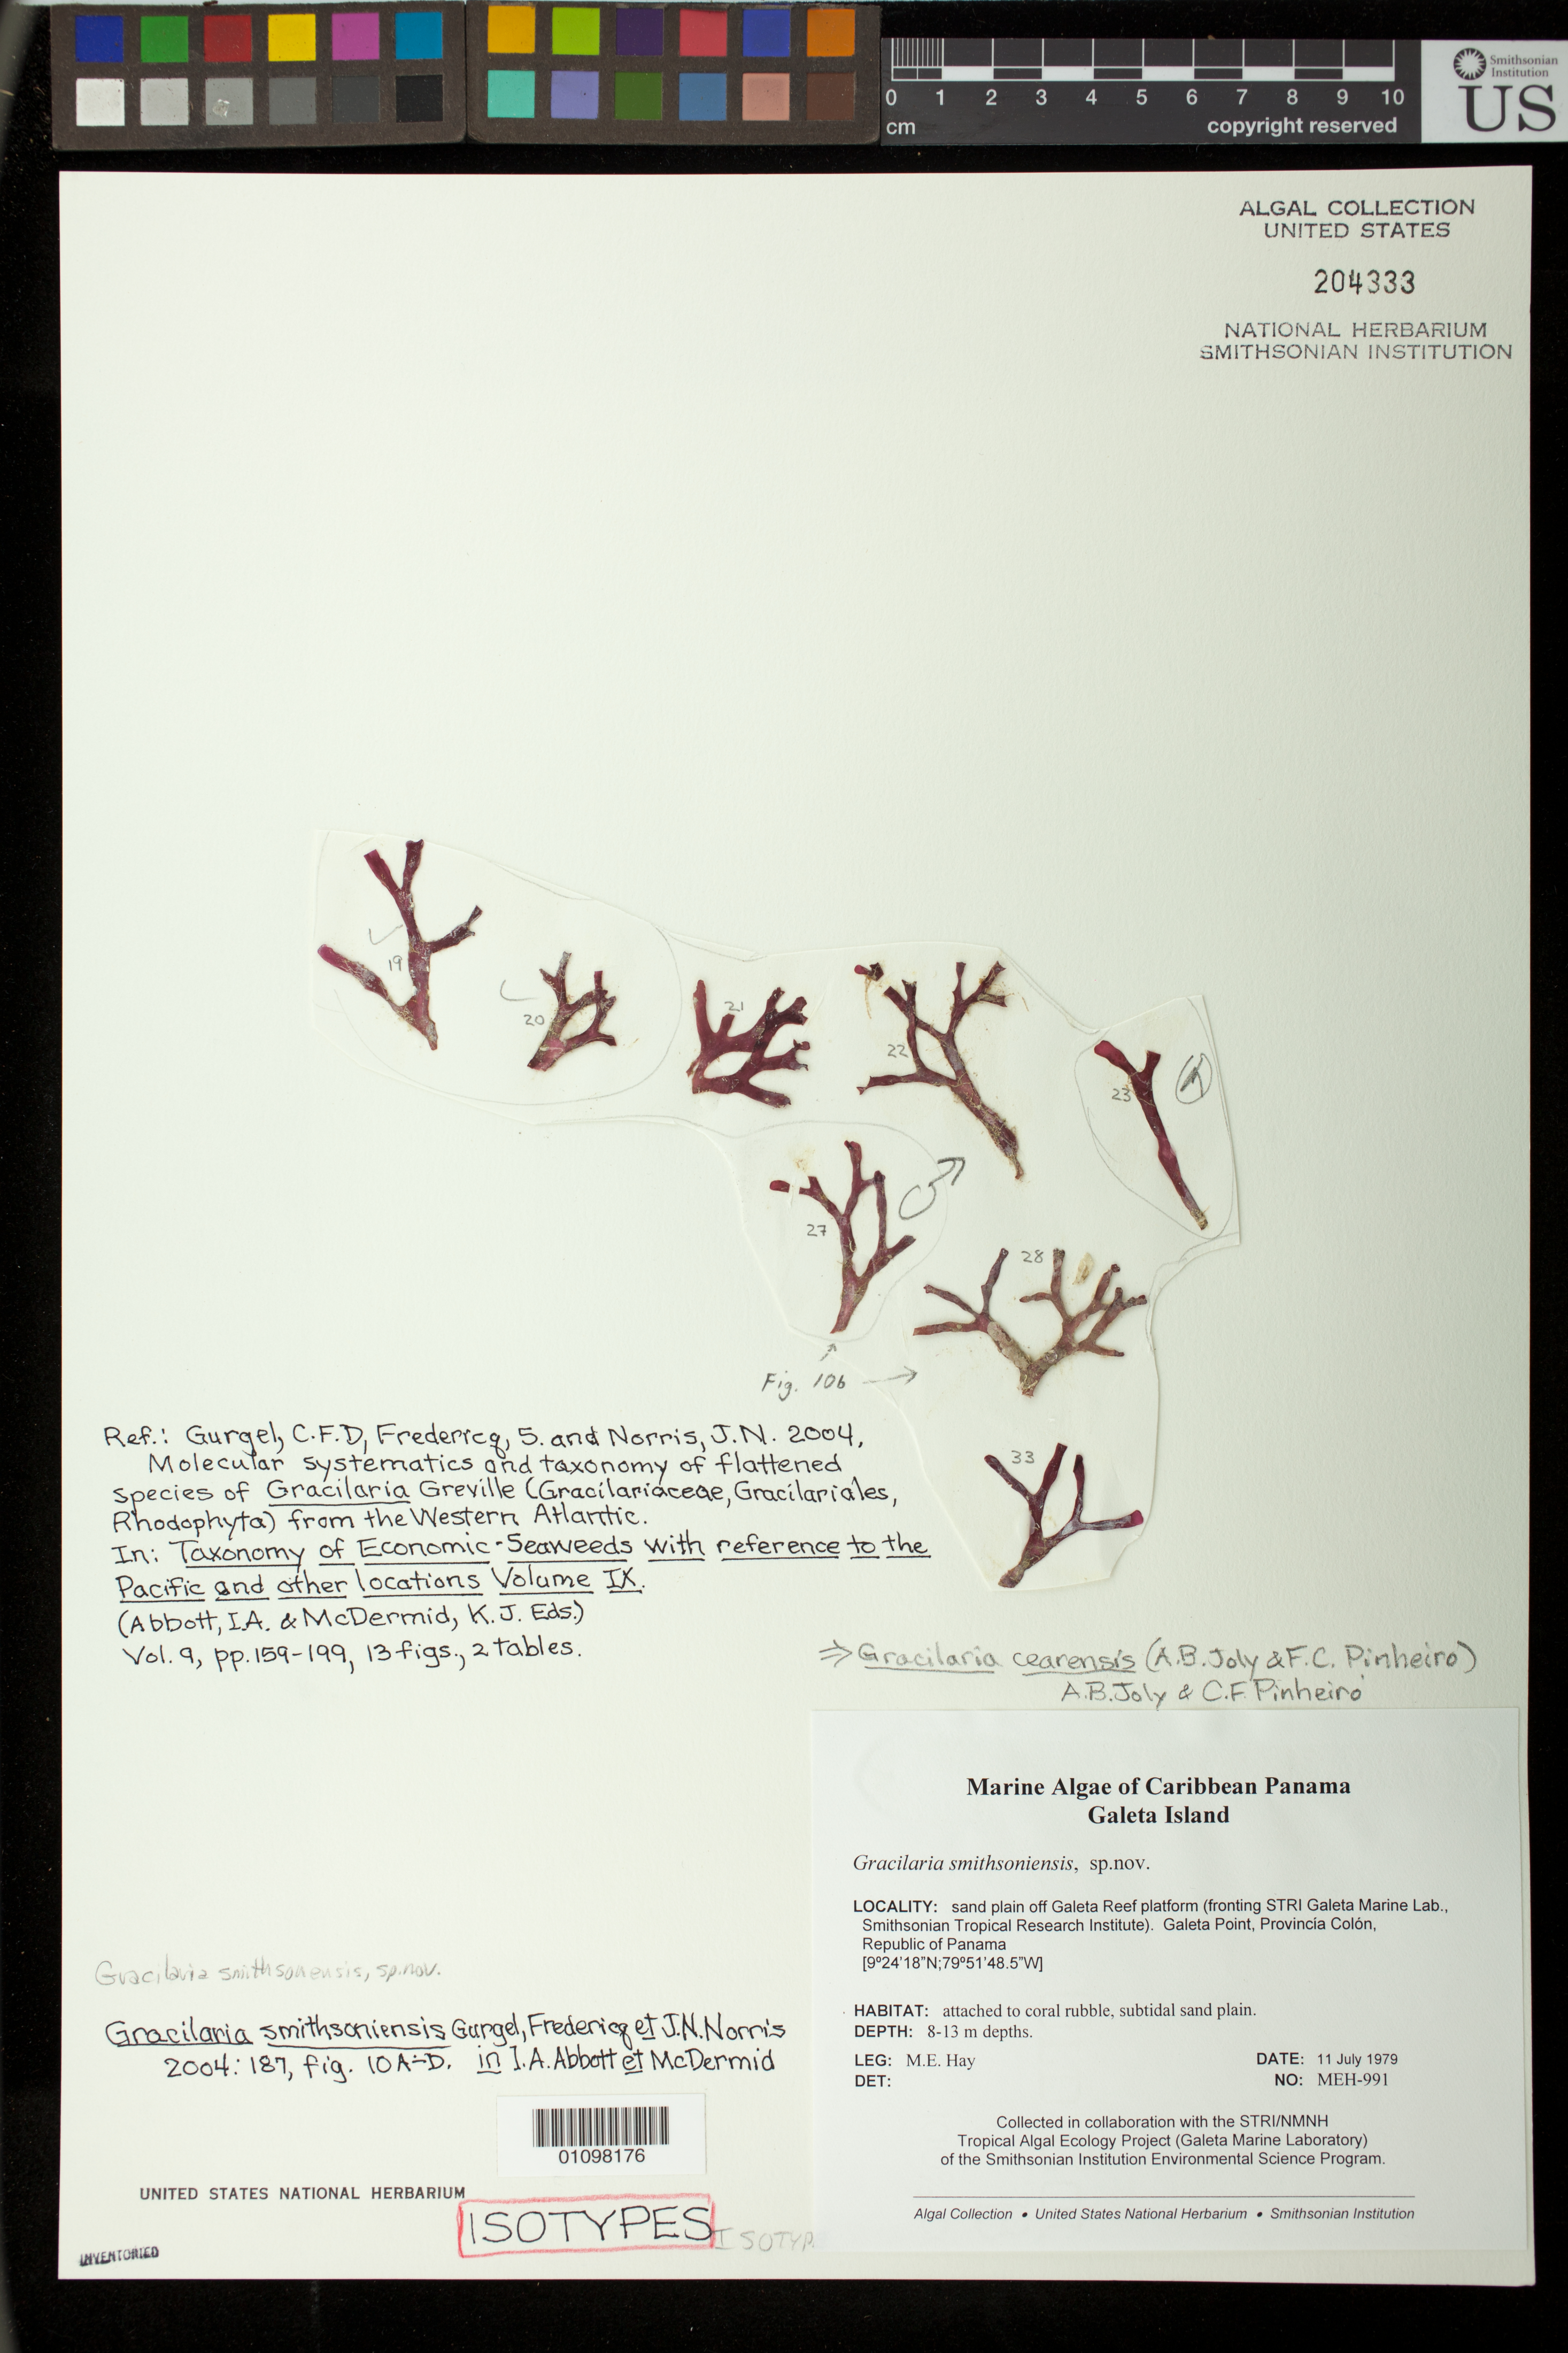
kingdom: Plantae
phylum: Rhodophyta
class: Florideophyceae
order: Gracilariales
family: Gracilariaceae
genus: Gracilaria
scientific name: Gracilaria smithsoniensis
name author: Gurgel et al. in I.A. Abbott & McDermid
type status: Isotype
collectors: M. E. Hay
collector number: MEH-991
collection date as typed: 11 Jul 1979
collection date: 1979-07-11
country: Panama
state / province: Colón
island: Galeta Island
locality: Galeta Point, sand plain off Galeta reef platform (fronting Galeta Marine Laboratory, Smithsonian Tropical Research Institute).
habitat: Attached to coral rubble, subtidal sand plain, depth 8-13 m.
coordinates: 9 24'18"N, 79 51'48.5"W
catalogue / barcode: US 204333